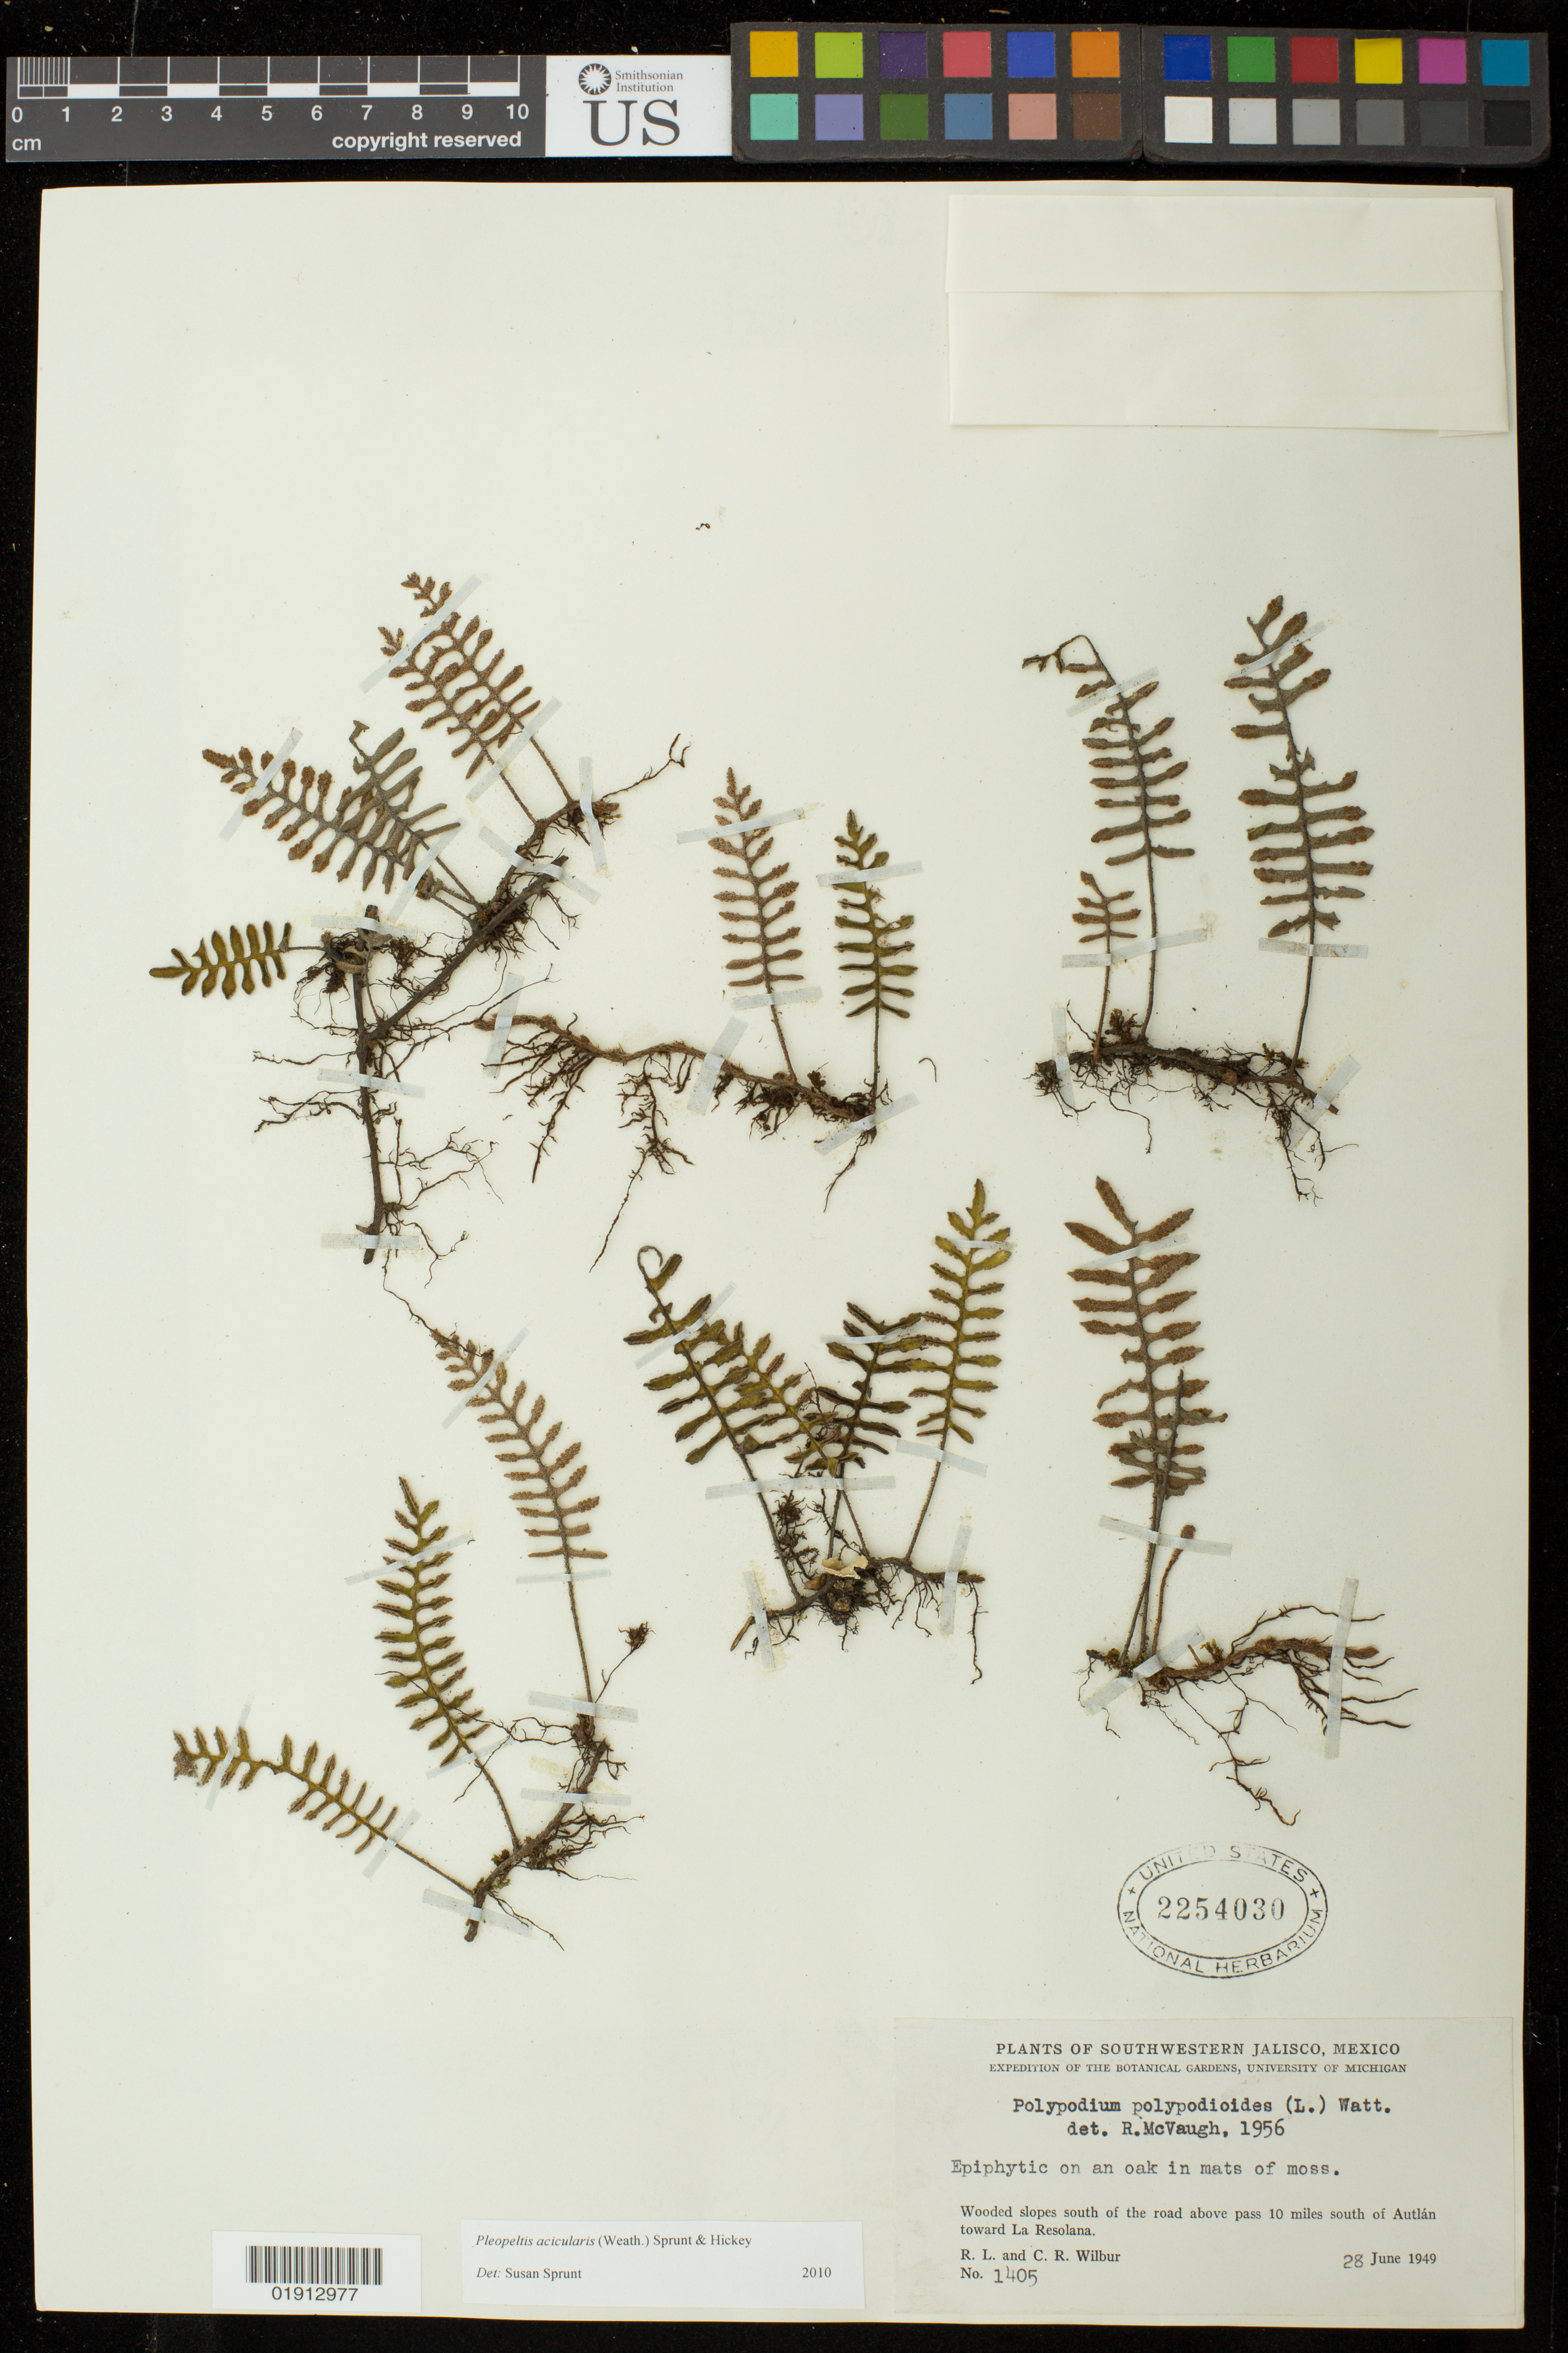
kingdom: Plantae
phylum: Tracheophyta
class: Polypodiopsida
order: Polypodiales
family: Polypodiaceae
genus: Pleopeltis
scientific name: Pleopeltis acicularis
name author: (Weath.) A.R. Sm. & Krömer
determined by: Sprunt, S. V.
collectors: R. L. Wilbur & C. Wilbur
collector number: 1405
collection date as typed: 28 Jun 1949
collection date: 1949-06-28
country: México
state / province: Jalisco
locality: S of the road above pass 10 mi S of Autlan toward La Resolana.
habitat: Epiphytic on an oak in mats of moss.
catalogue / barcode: US 2254030